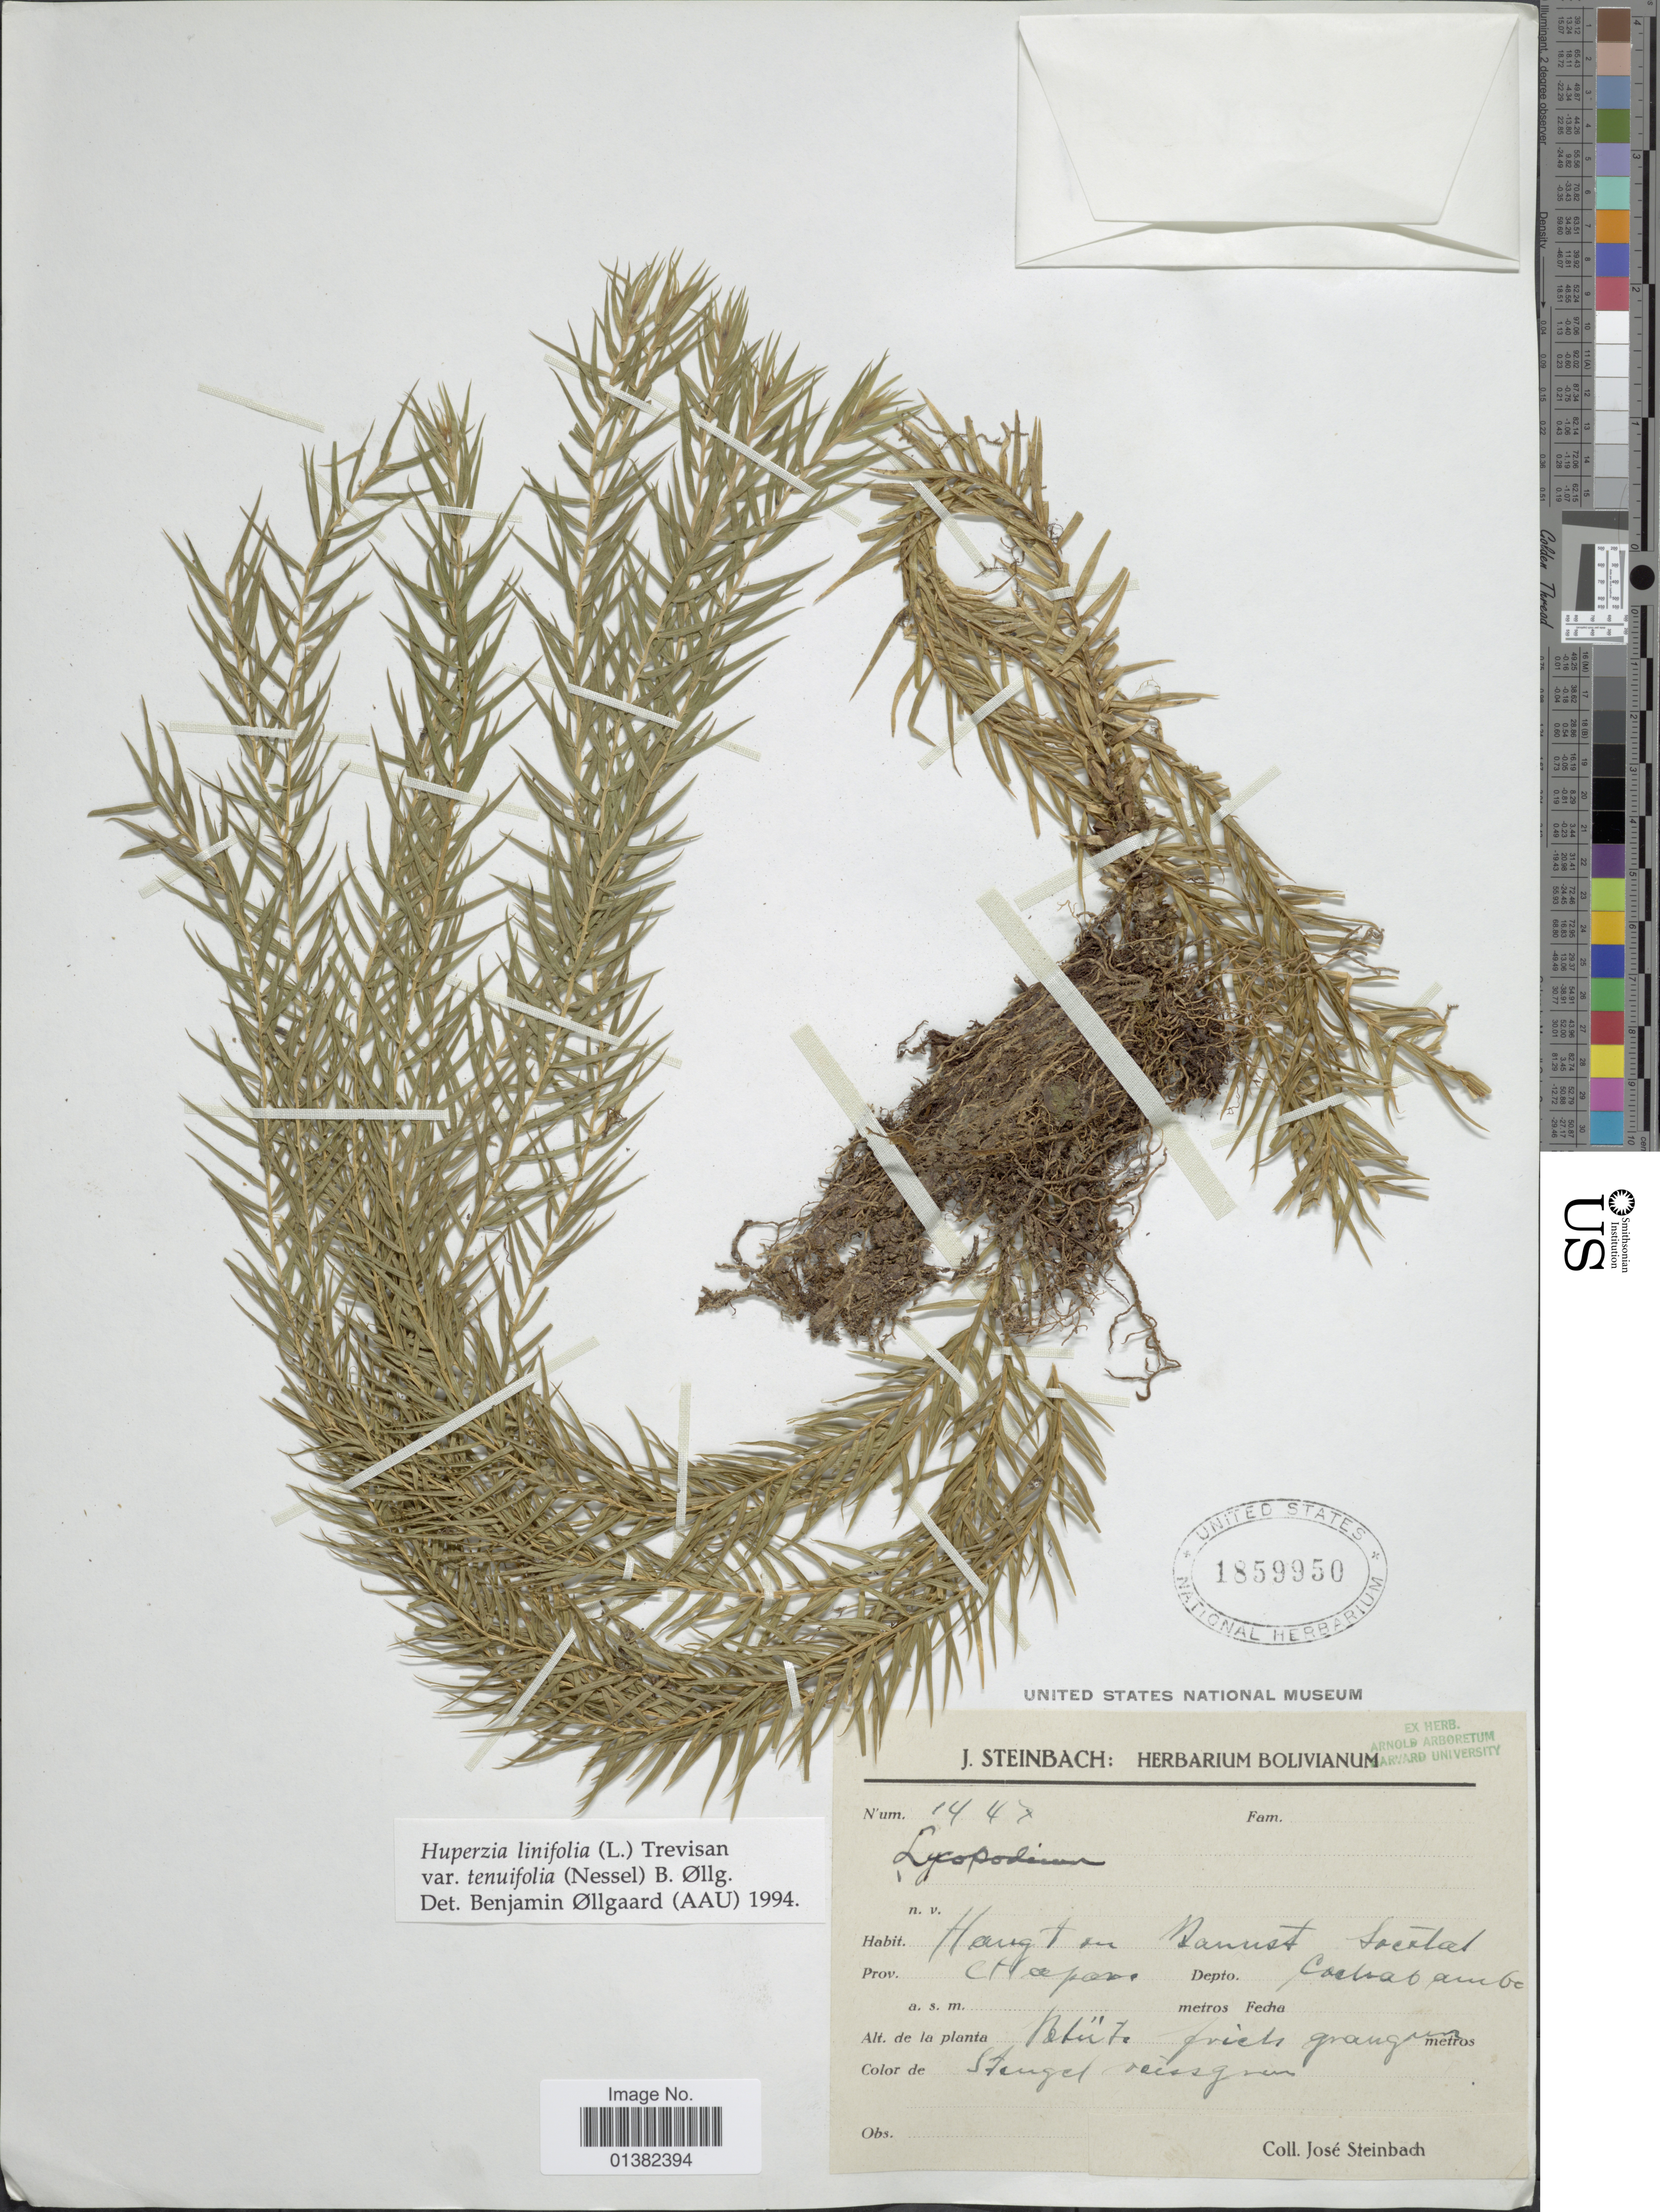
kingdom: Plantae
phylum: Tracheophyta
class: Lycopodiopsida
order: Lycopodiales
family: Lycopodiaceae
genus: Phlegmariurus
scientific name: Phlegmariurus linifolius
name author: (L.) B. Øllg.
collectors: J. Steinbach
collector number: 1447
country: Bolivia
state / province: Cochabamba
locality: Prov. Chapari,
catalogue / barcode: US 1859950